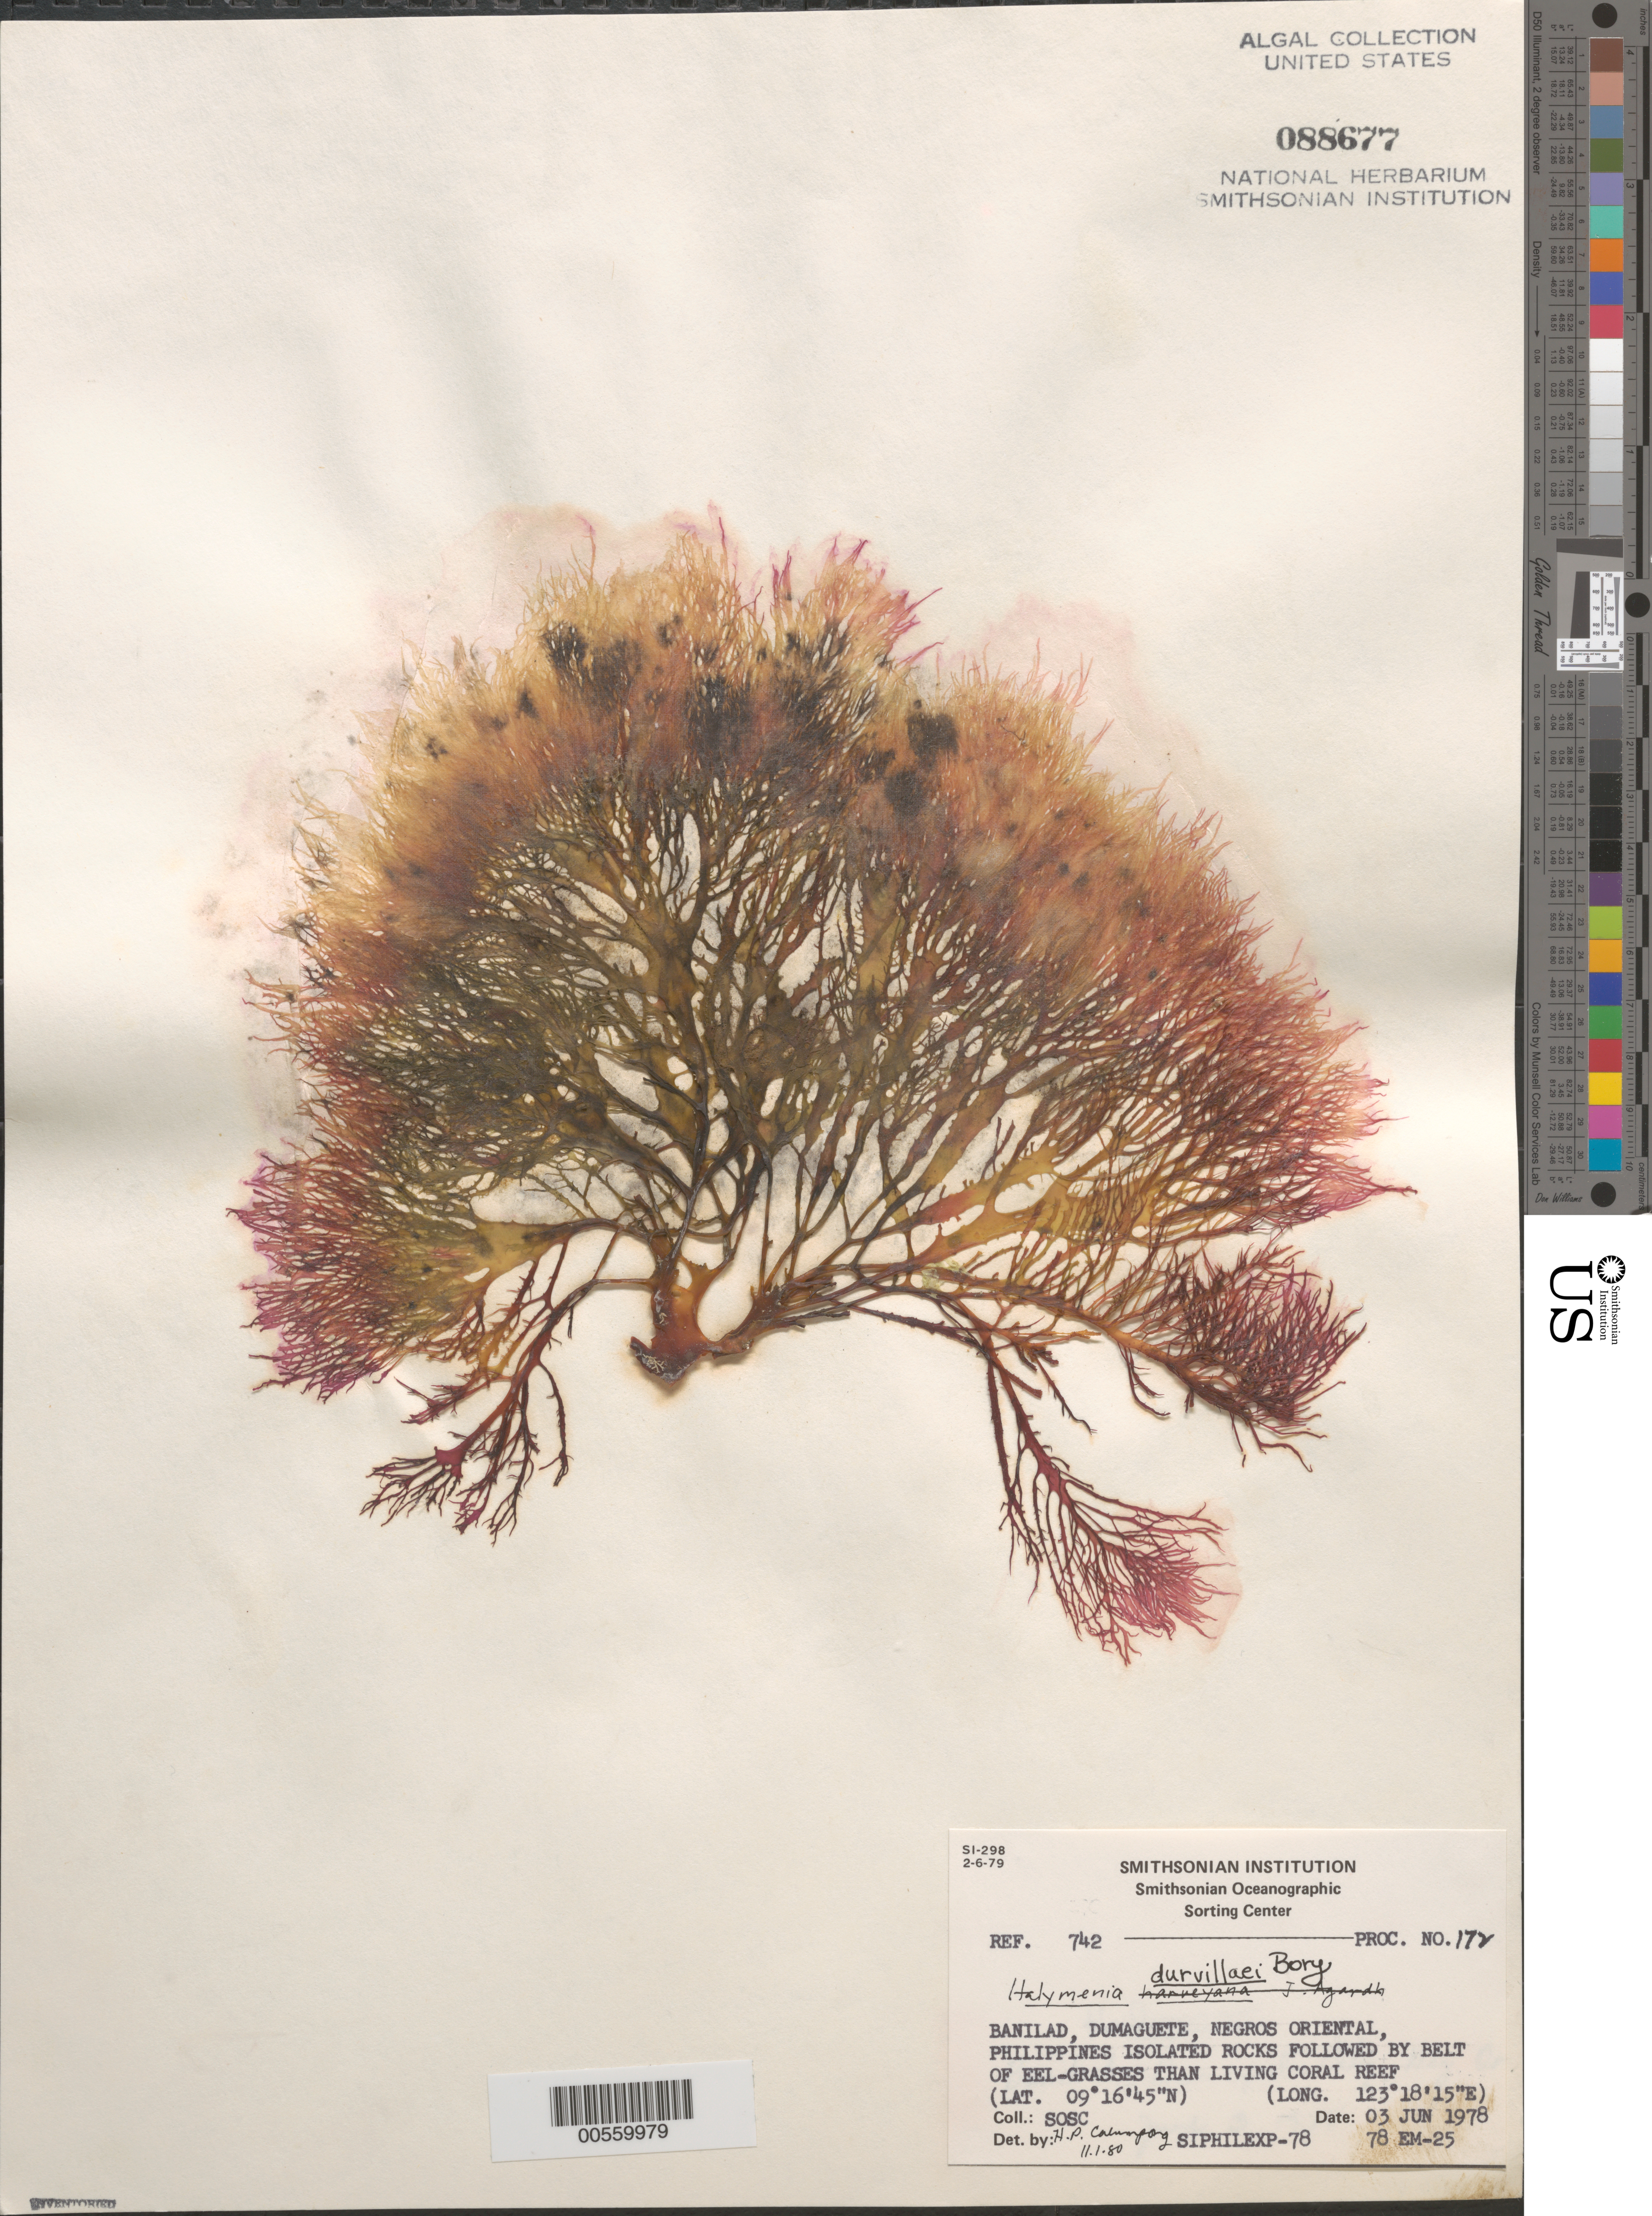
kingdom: Plantae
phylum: Rhodophyta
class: Florideophyceae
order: Halymeniales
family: Halymeniaceae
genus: Halymenia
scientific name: Halymenia durvillaei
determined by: Calumpong, H. P.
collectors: SOSC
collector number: Station 78 Em-25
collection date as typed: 03 Jun 1978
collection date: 1978-06-03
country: Philippines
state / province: Central Visayas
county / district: Negros Oriental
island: Negros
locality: Banilad, Dumaguete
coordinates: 09 16'45"N, 123 18'15"E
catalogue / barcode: US 88677